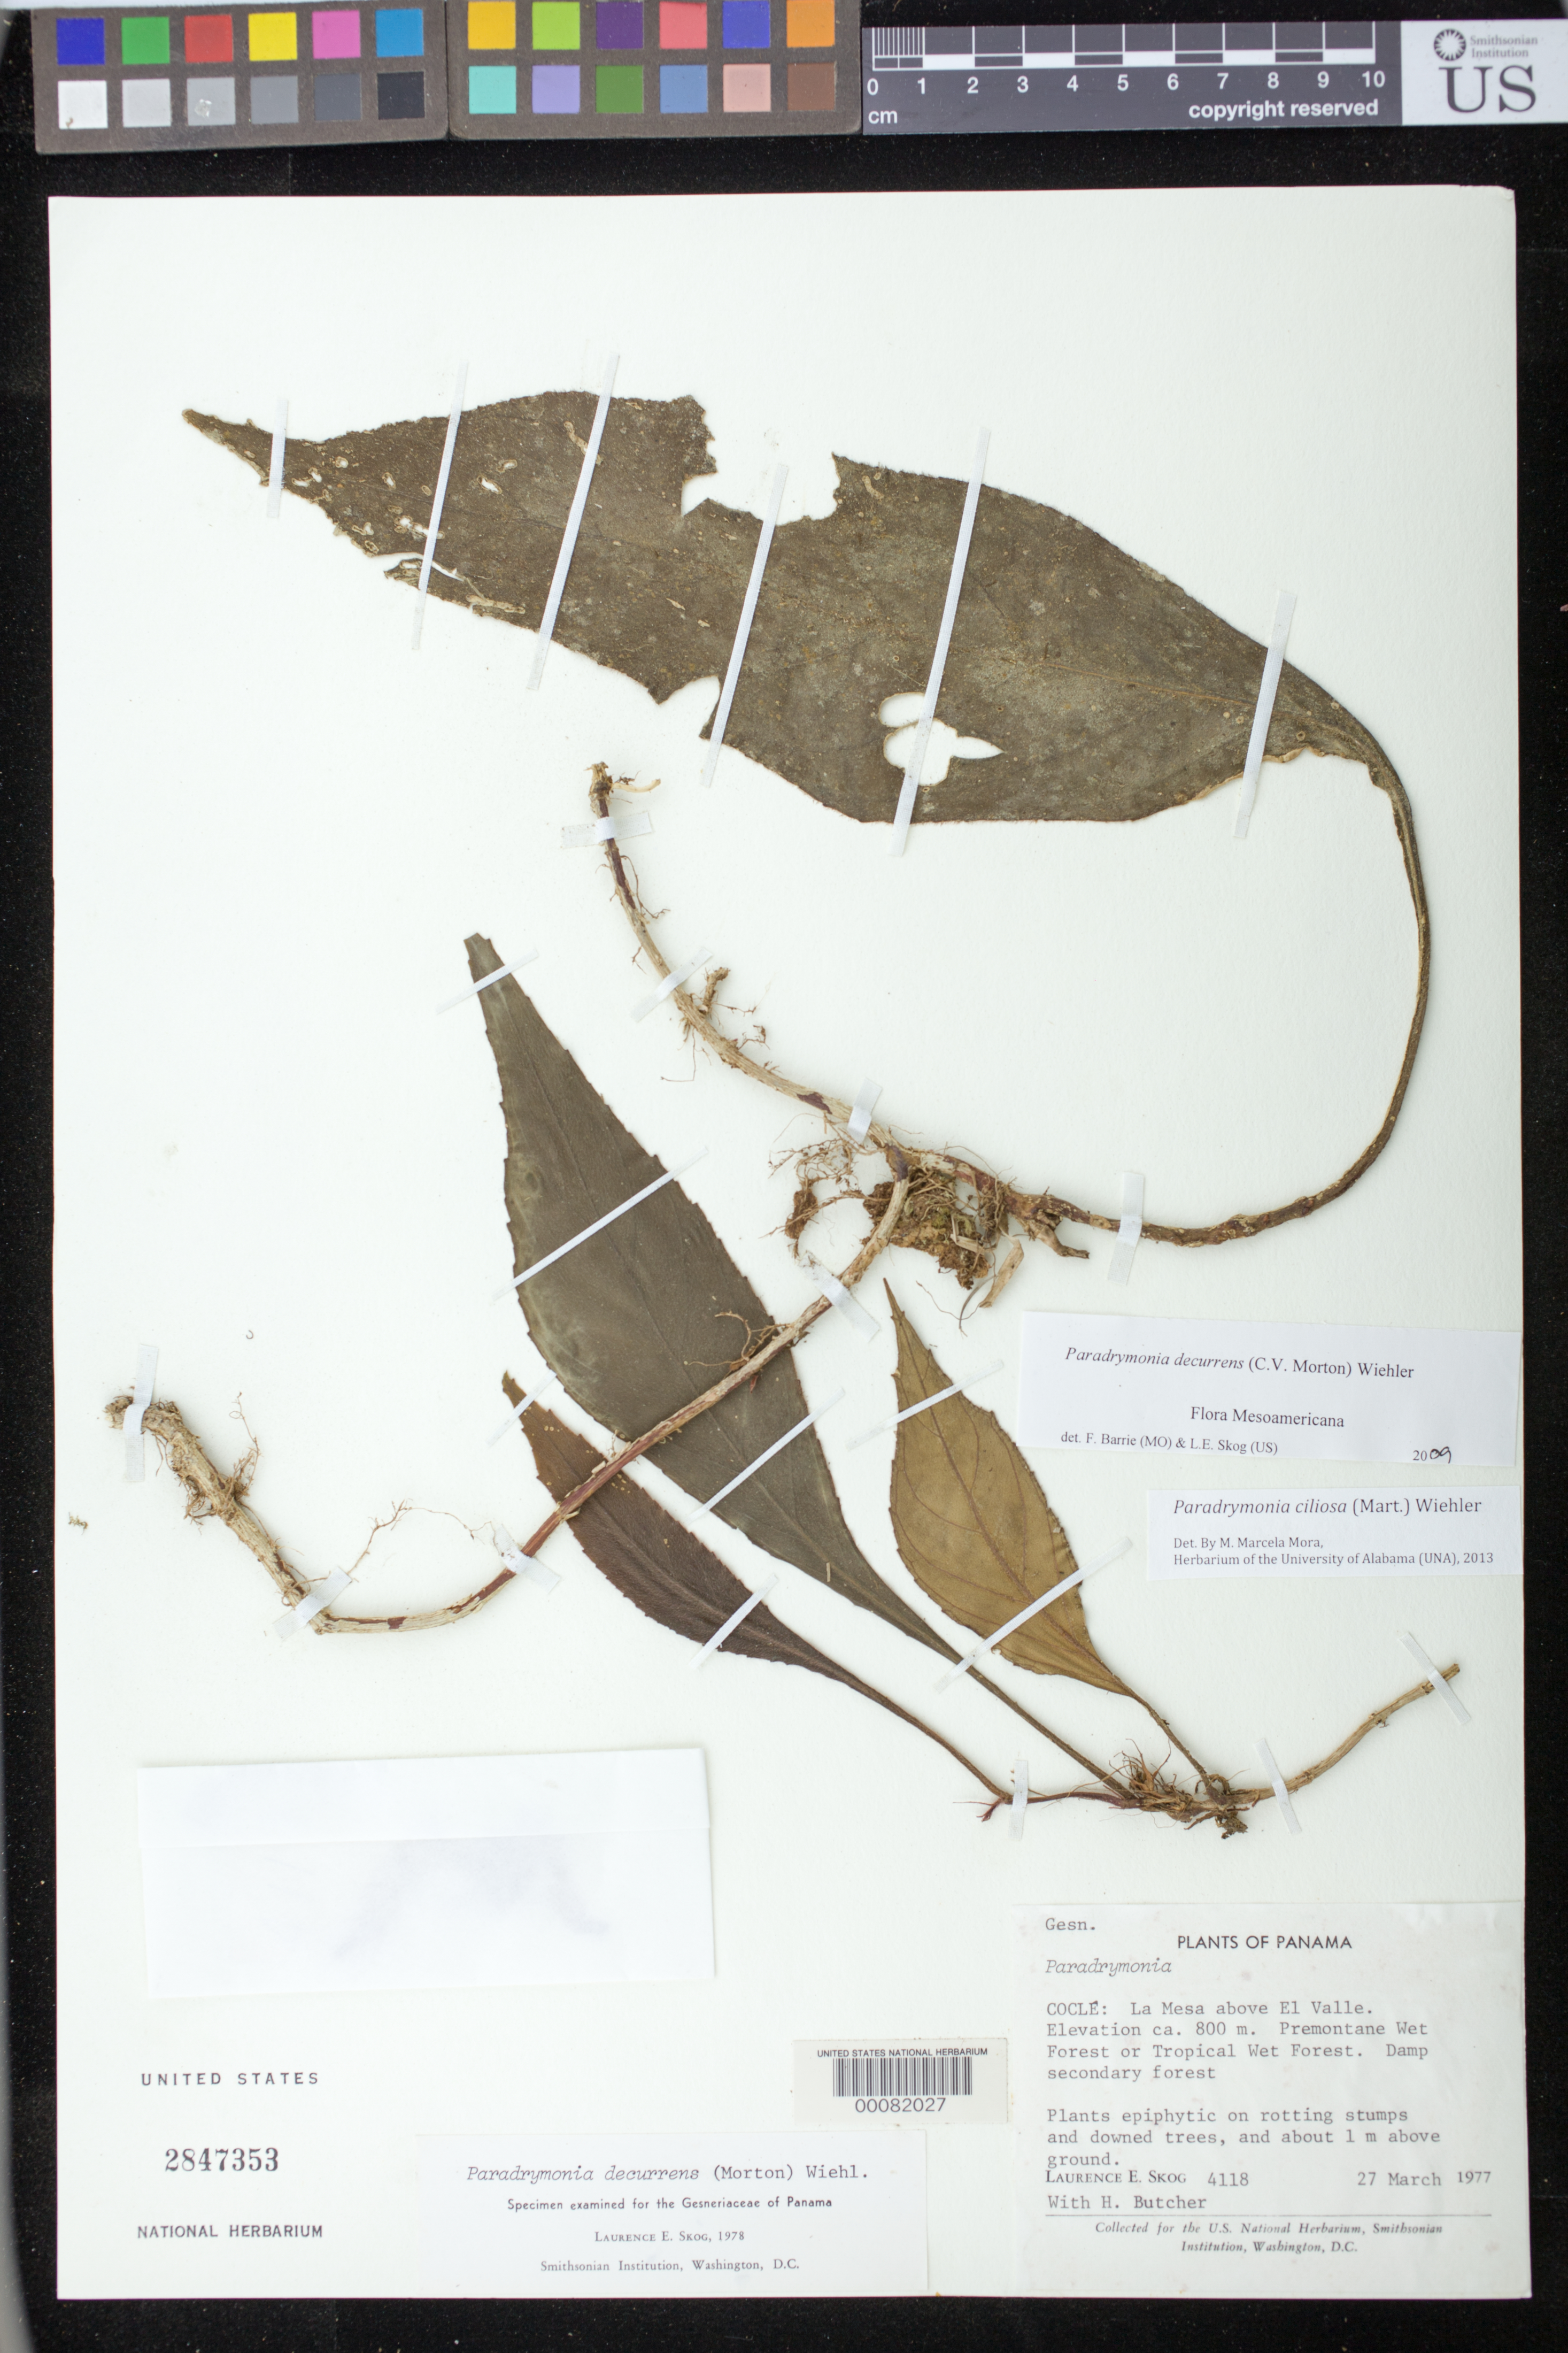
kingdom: Plantae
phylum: Tracheophyta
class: Magnoliopsida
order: Lamiales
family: Gesneriaceae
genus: Paradrymonia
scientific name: Paradrymonia ciliosa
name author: (Mart.) Wiehler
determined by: Mora, M. Marcela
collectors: L. E. Skog & H. Butcher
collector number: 4118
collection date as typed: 27 Mar 1977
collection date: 1977-03-27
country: Panama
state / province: Coclé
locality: La Mesa above El Valle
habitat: Premontane wet forest or tropical wet forest, damp sec forest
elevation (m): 800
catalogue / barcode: US 2847353